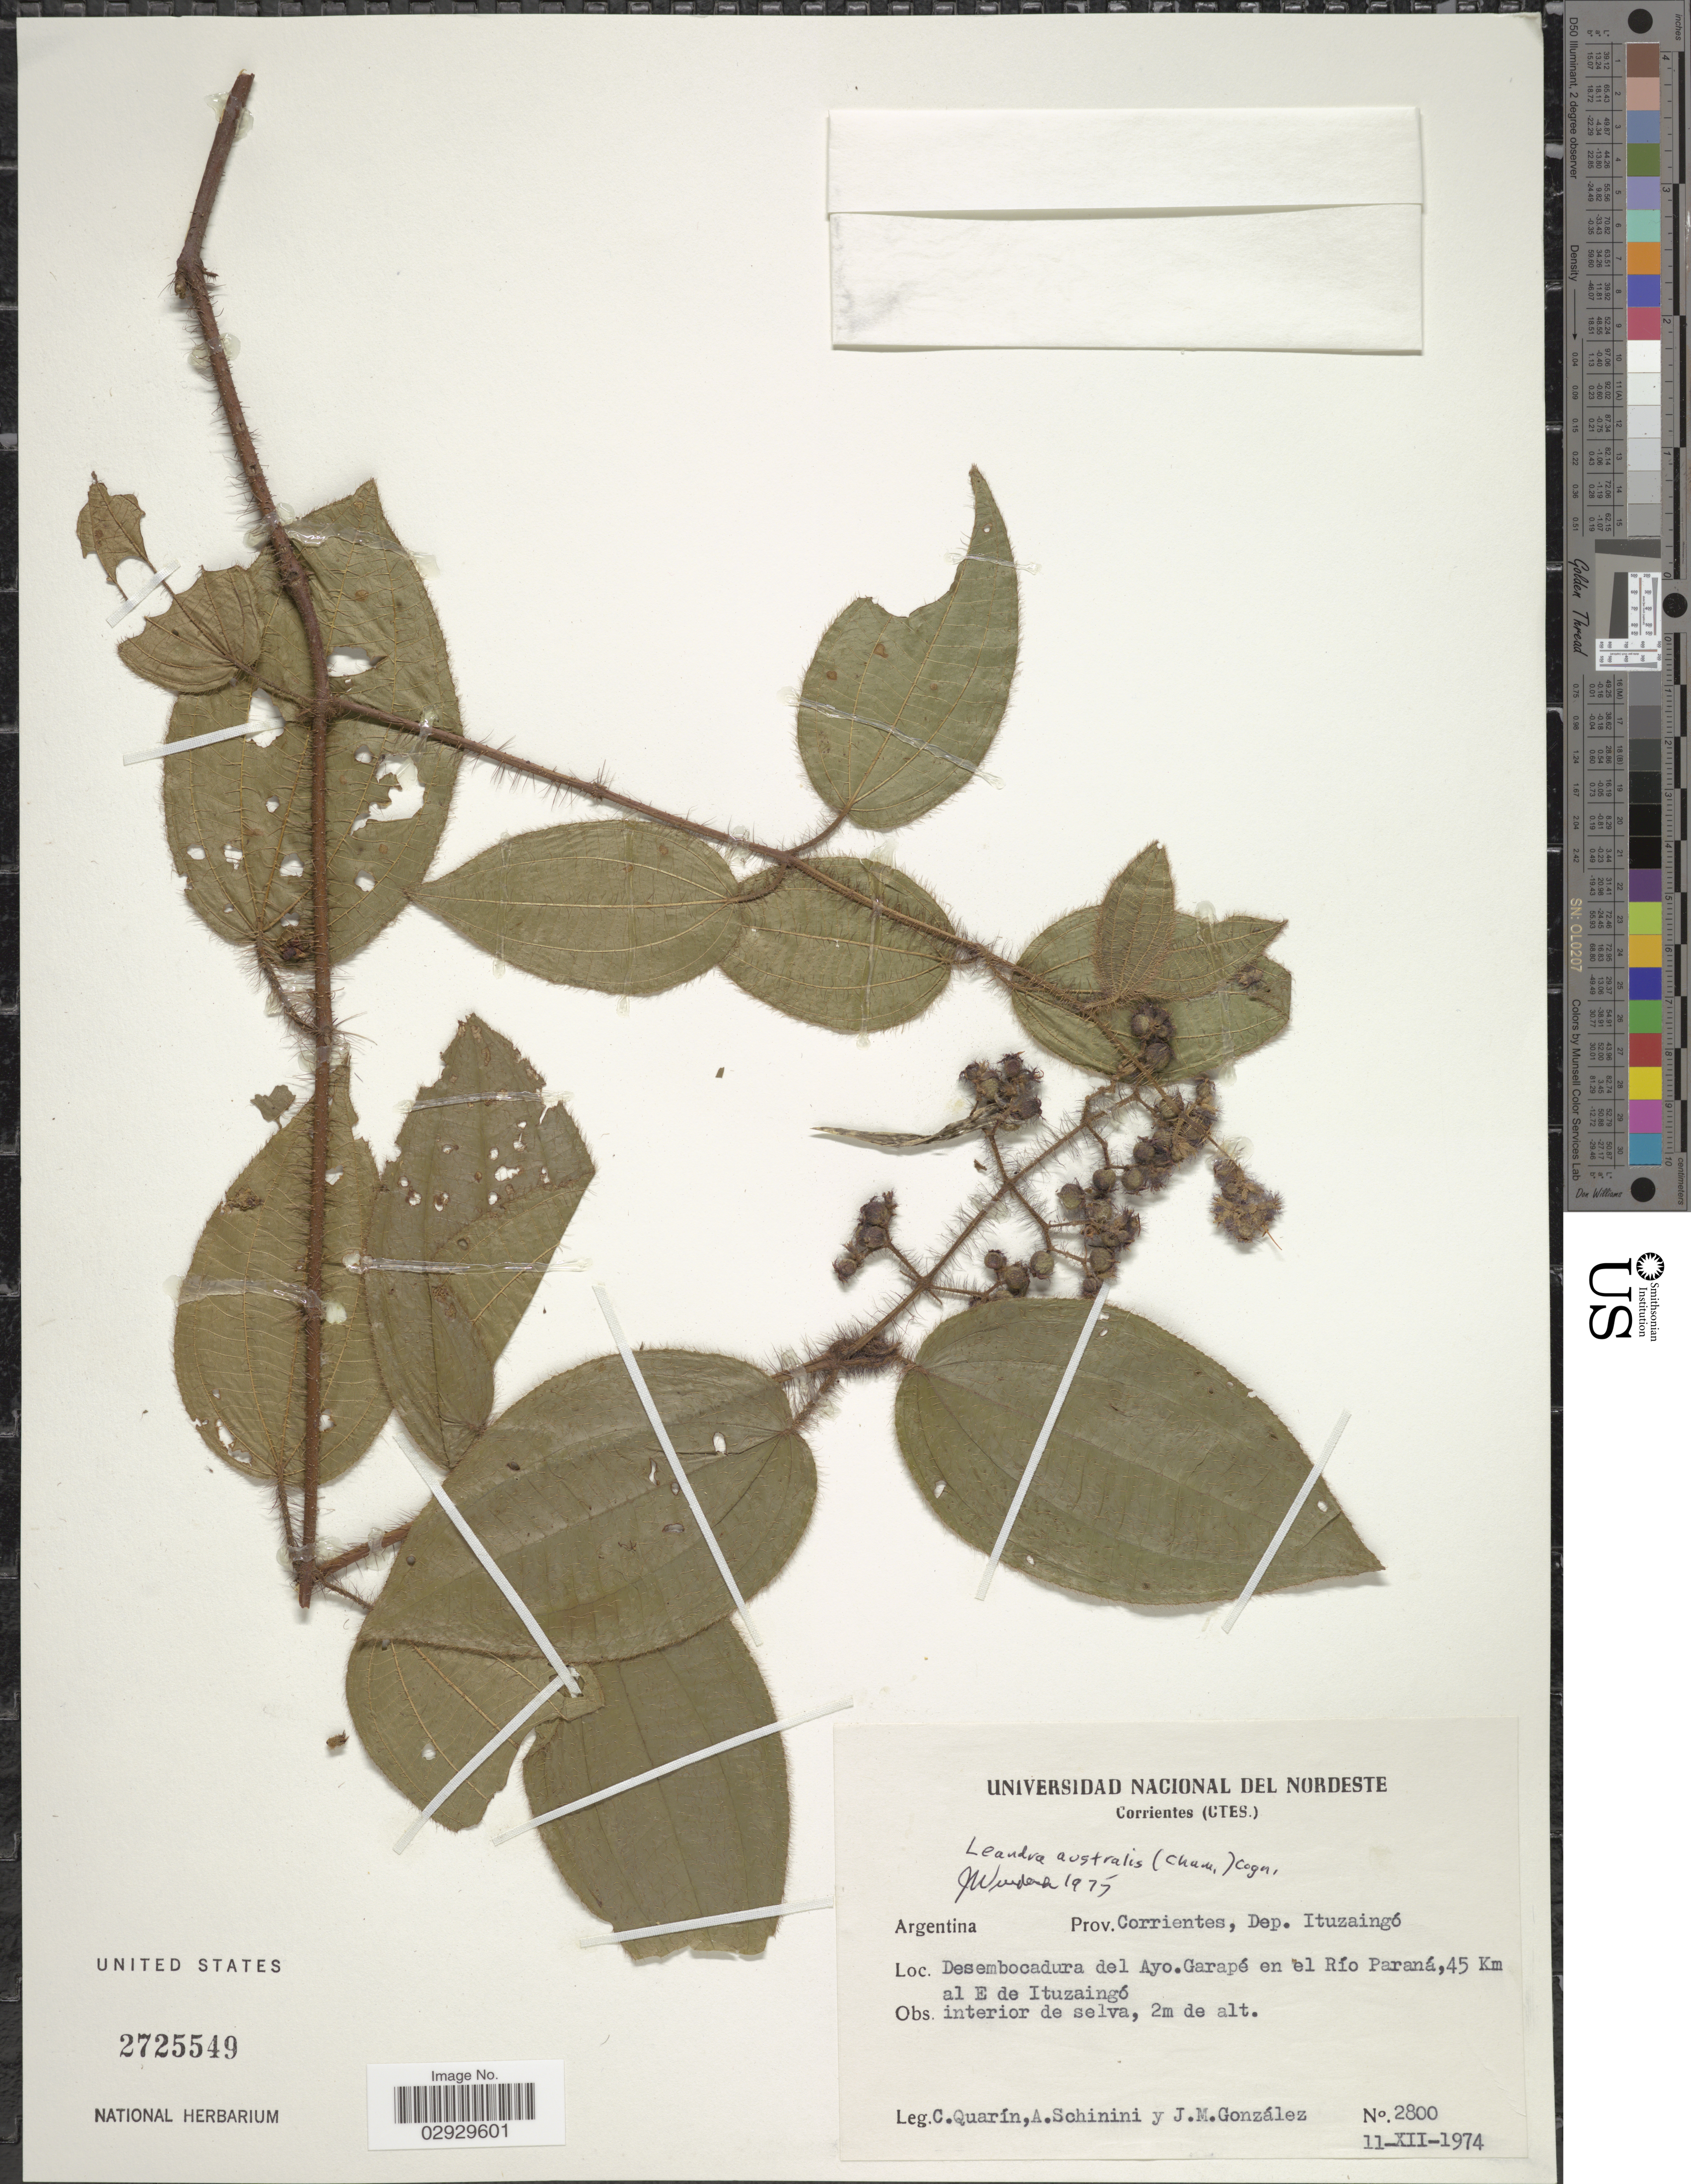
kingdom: Plantae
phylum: Tracheophyta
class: Magnoliopsida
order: Myrtales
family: Melastomataceae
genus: Leandra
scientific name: Leandra australis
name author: (Cham.) Cogn.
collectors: C. Quarín, A. Schinini & J. M. Gonzalez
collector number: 2800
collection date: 1974-12-11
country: Argentina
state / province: Corrientes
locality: Dep. Ituzaingó. Desembocadura del Ayo. Garapé en el Río Paraná, 45 Km al E de Ituzaingó.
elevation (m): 2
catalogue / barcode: US 2725549